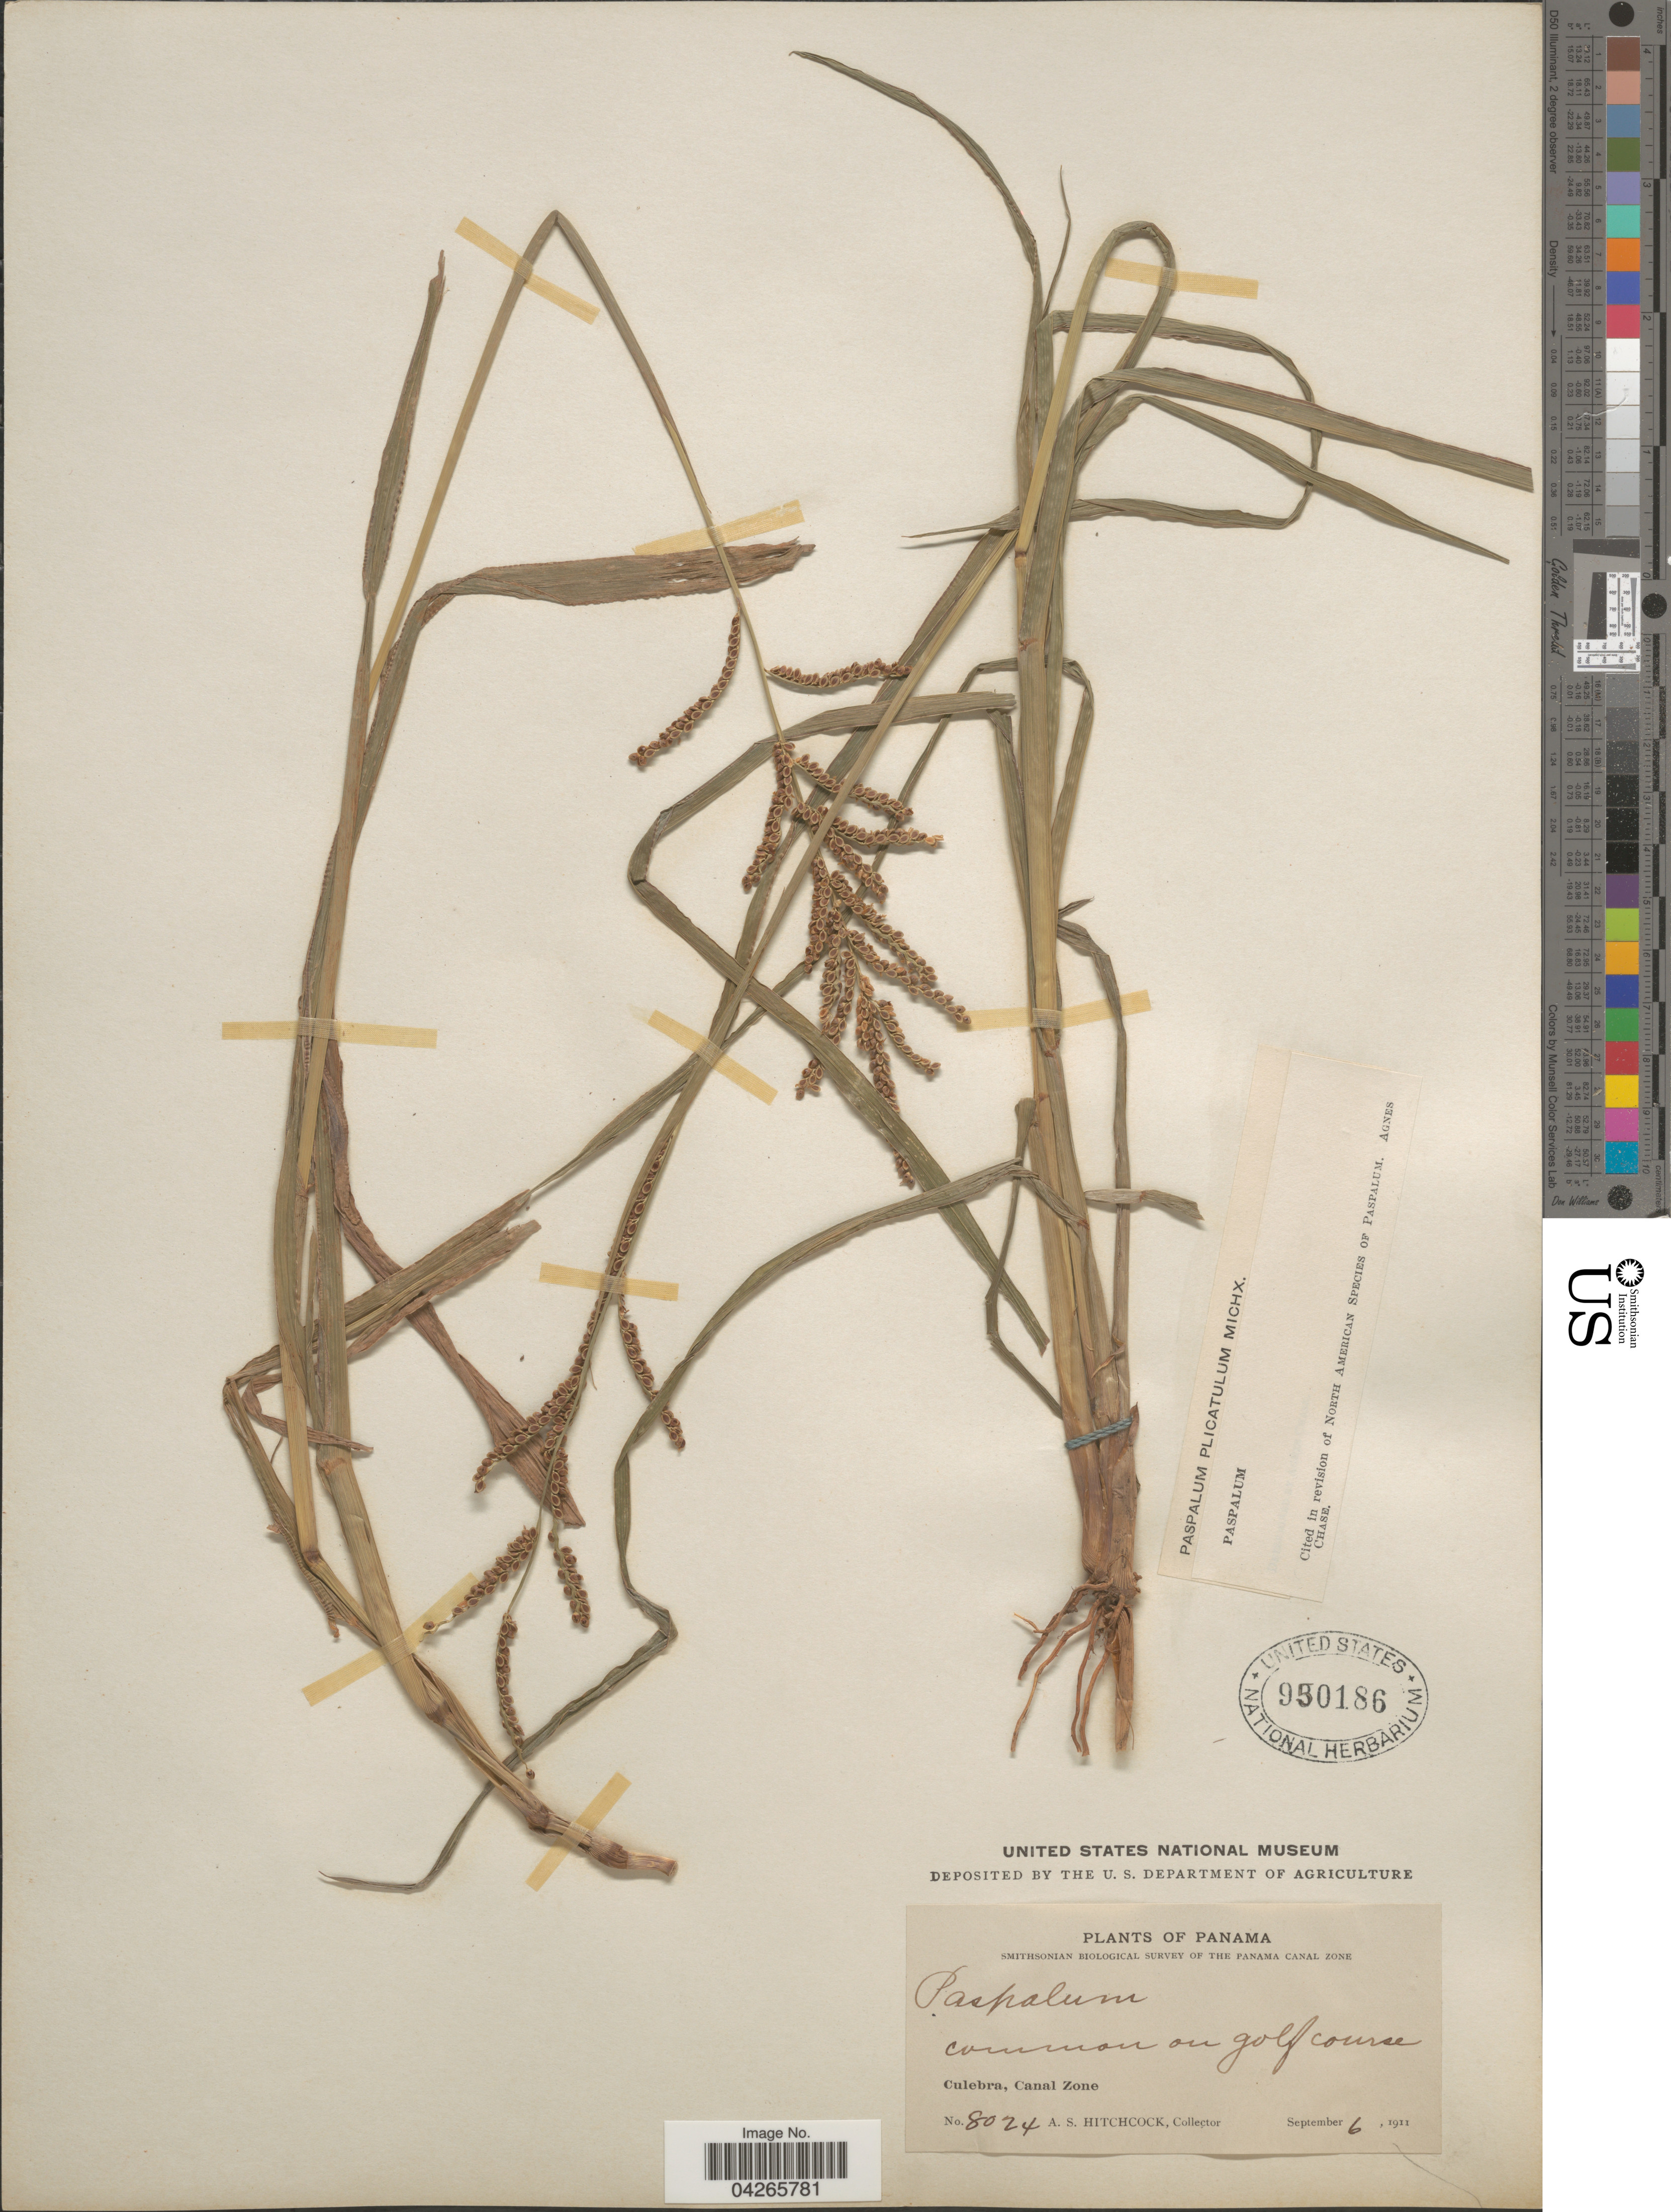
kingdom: Plantae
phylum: Tracheophyta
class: Liliopsida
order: Poales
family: Poaceae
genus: Paspalum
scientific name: Paspalum plicatulum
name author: Michx.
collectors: A. S. Hitchcock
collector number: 8024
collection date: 1911-09-06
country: Panama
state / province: Colón / Panamá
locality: Smithsonian Biological Survey of the Panama Canal Zone. Common on golf course. Culebra, Canal Zone.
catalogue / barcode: US 950186